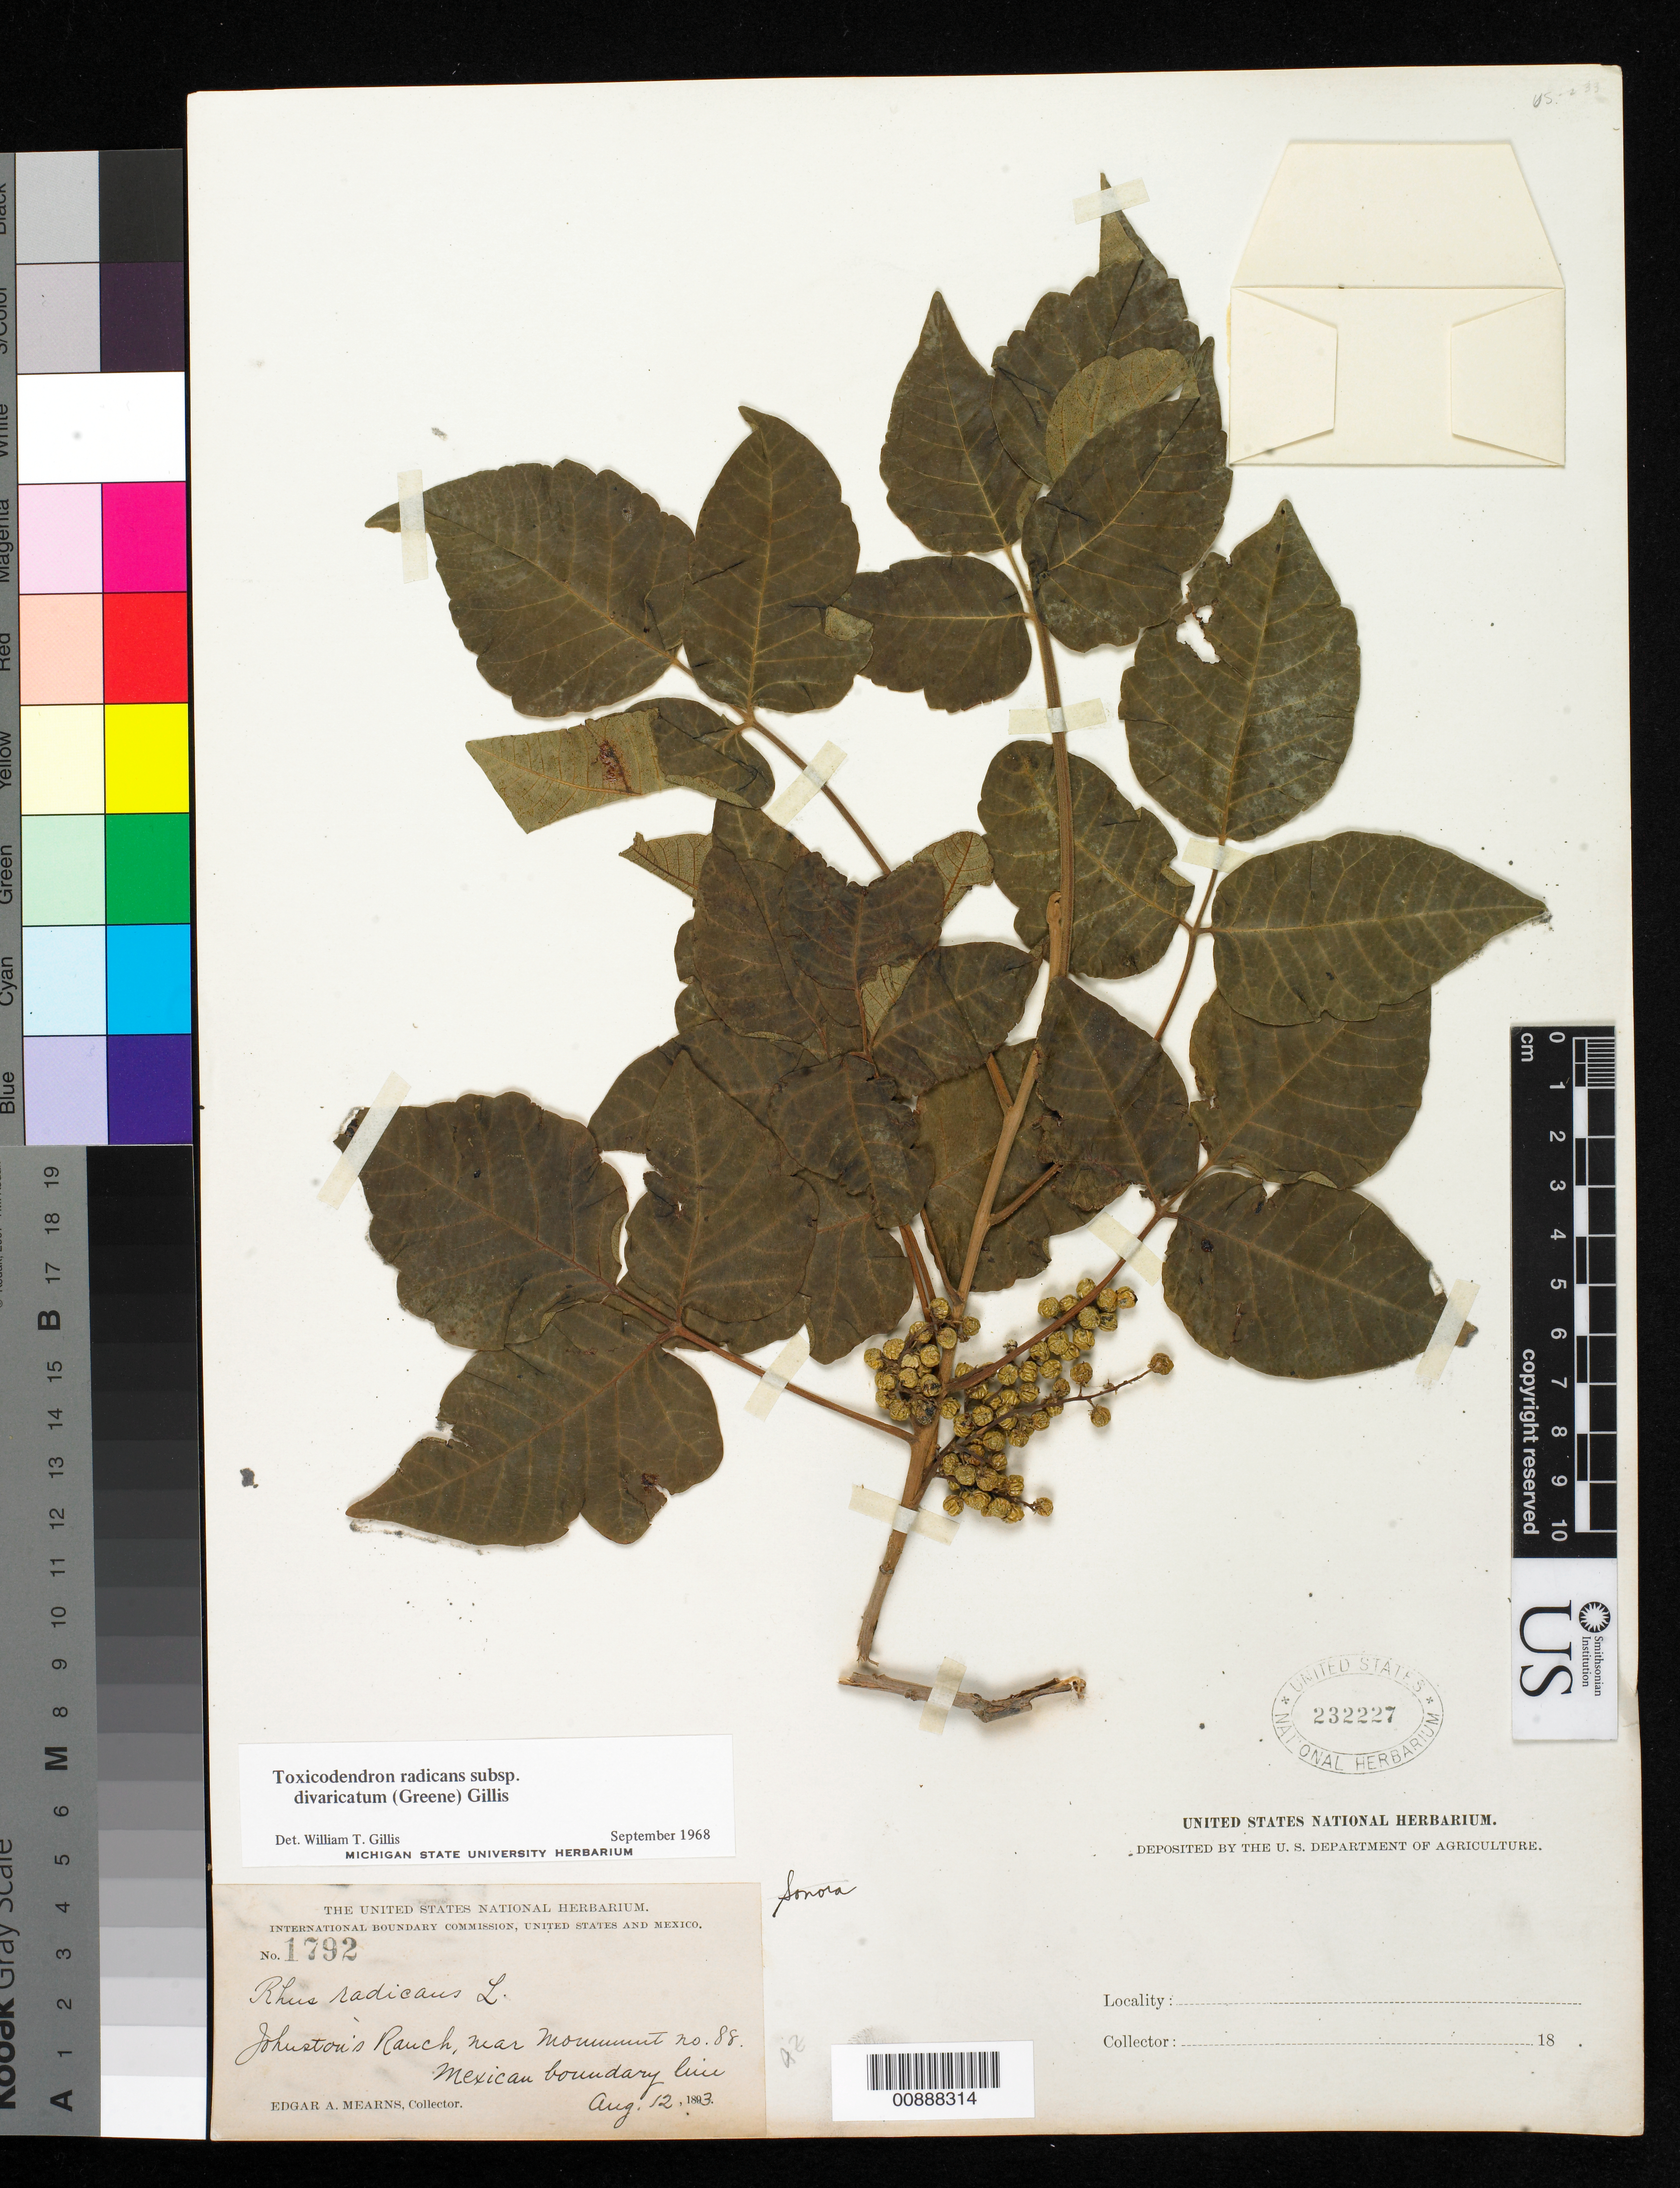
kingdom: Plantae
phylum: Tracheophyta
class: Magnoliopsida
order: Sapindales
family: Anacardiaceae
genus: Toxicodendron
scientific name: Toxicodendron radicans subsp. divaricatum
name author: (Greene) Gillis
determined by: Gillis, W. T.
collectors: E. A. Mearns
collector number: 1792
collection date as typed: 12 Aug 1893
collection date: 1893-08-12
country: United States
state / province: Arizona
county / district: Cochise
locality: Johnston's Ranch, near monument no. 88. Mexican Boundary Line.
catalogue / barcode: US 232227